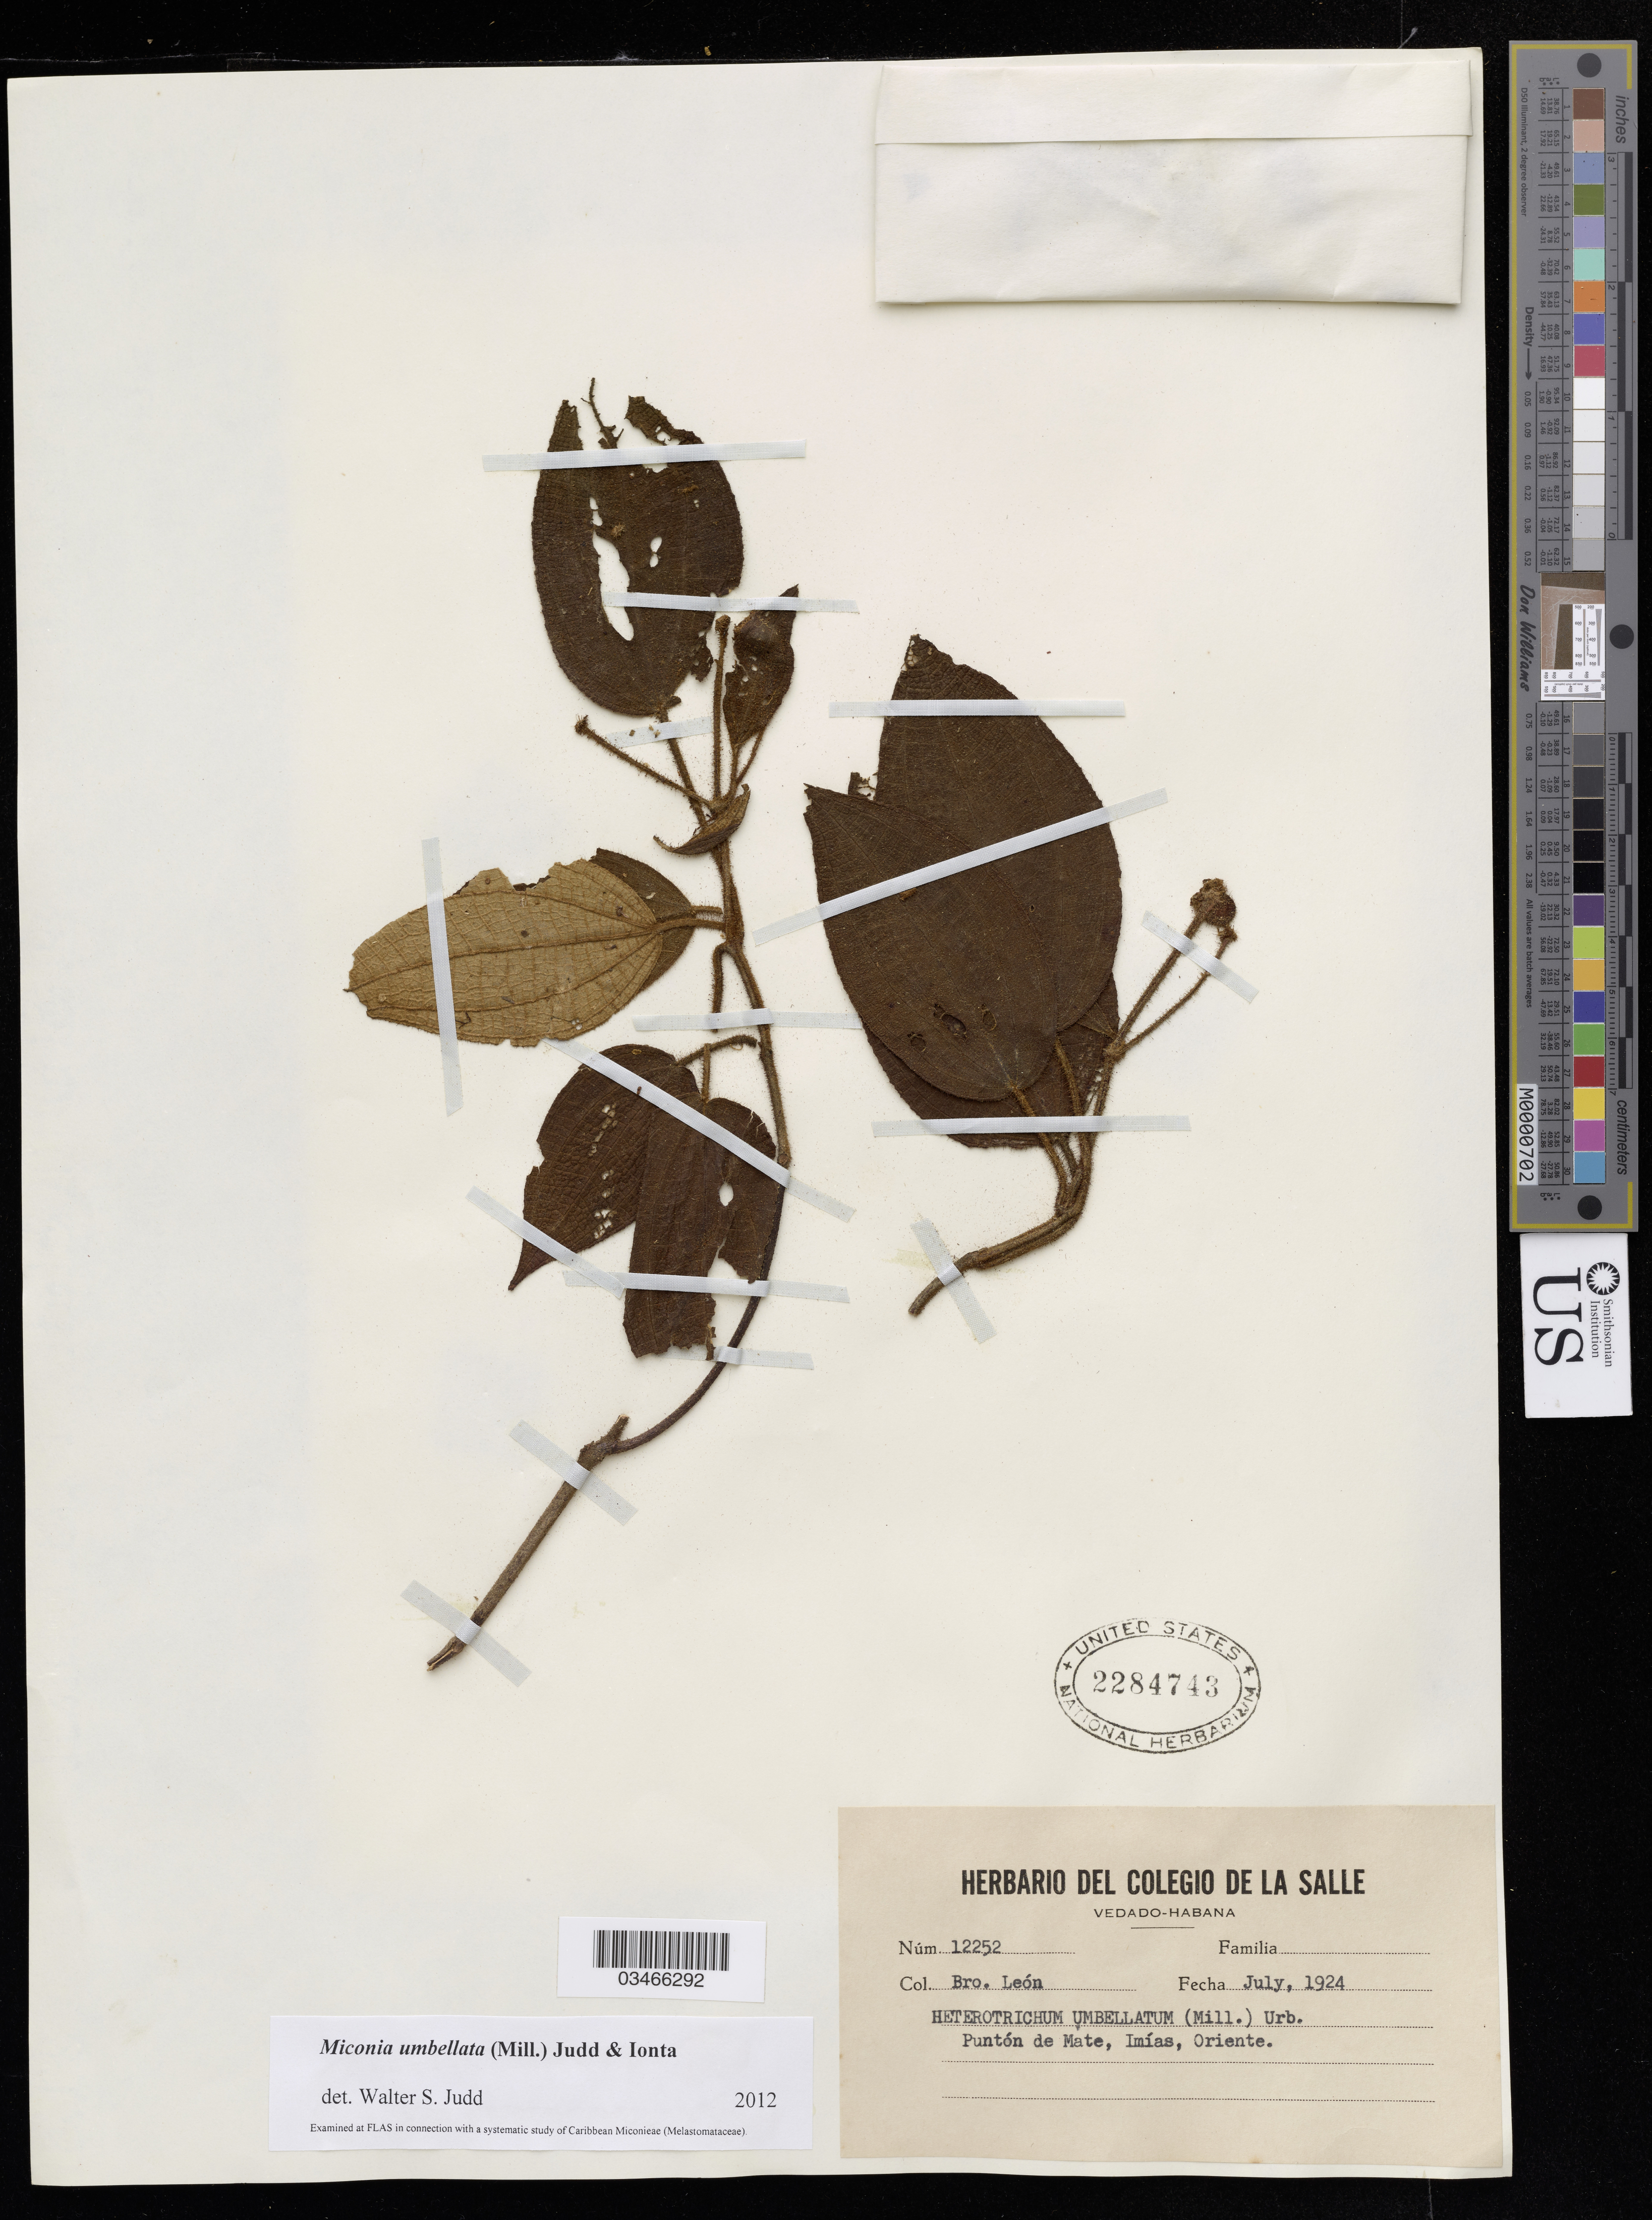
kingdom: Plantae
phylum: Tracheophyta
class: Magnoliopsida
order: Myrtales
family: Melastomataceae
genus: Miconia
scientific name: Miconia umbellata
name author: (Mill.) Judd & Ionta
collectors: Bro. León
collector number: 12252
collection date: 1924-07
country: Cuba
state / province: Oriente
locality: Puntón de Mate, Imías.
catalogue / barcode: US 2284743